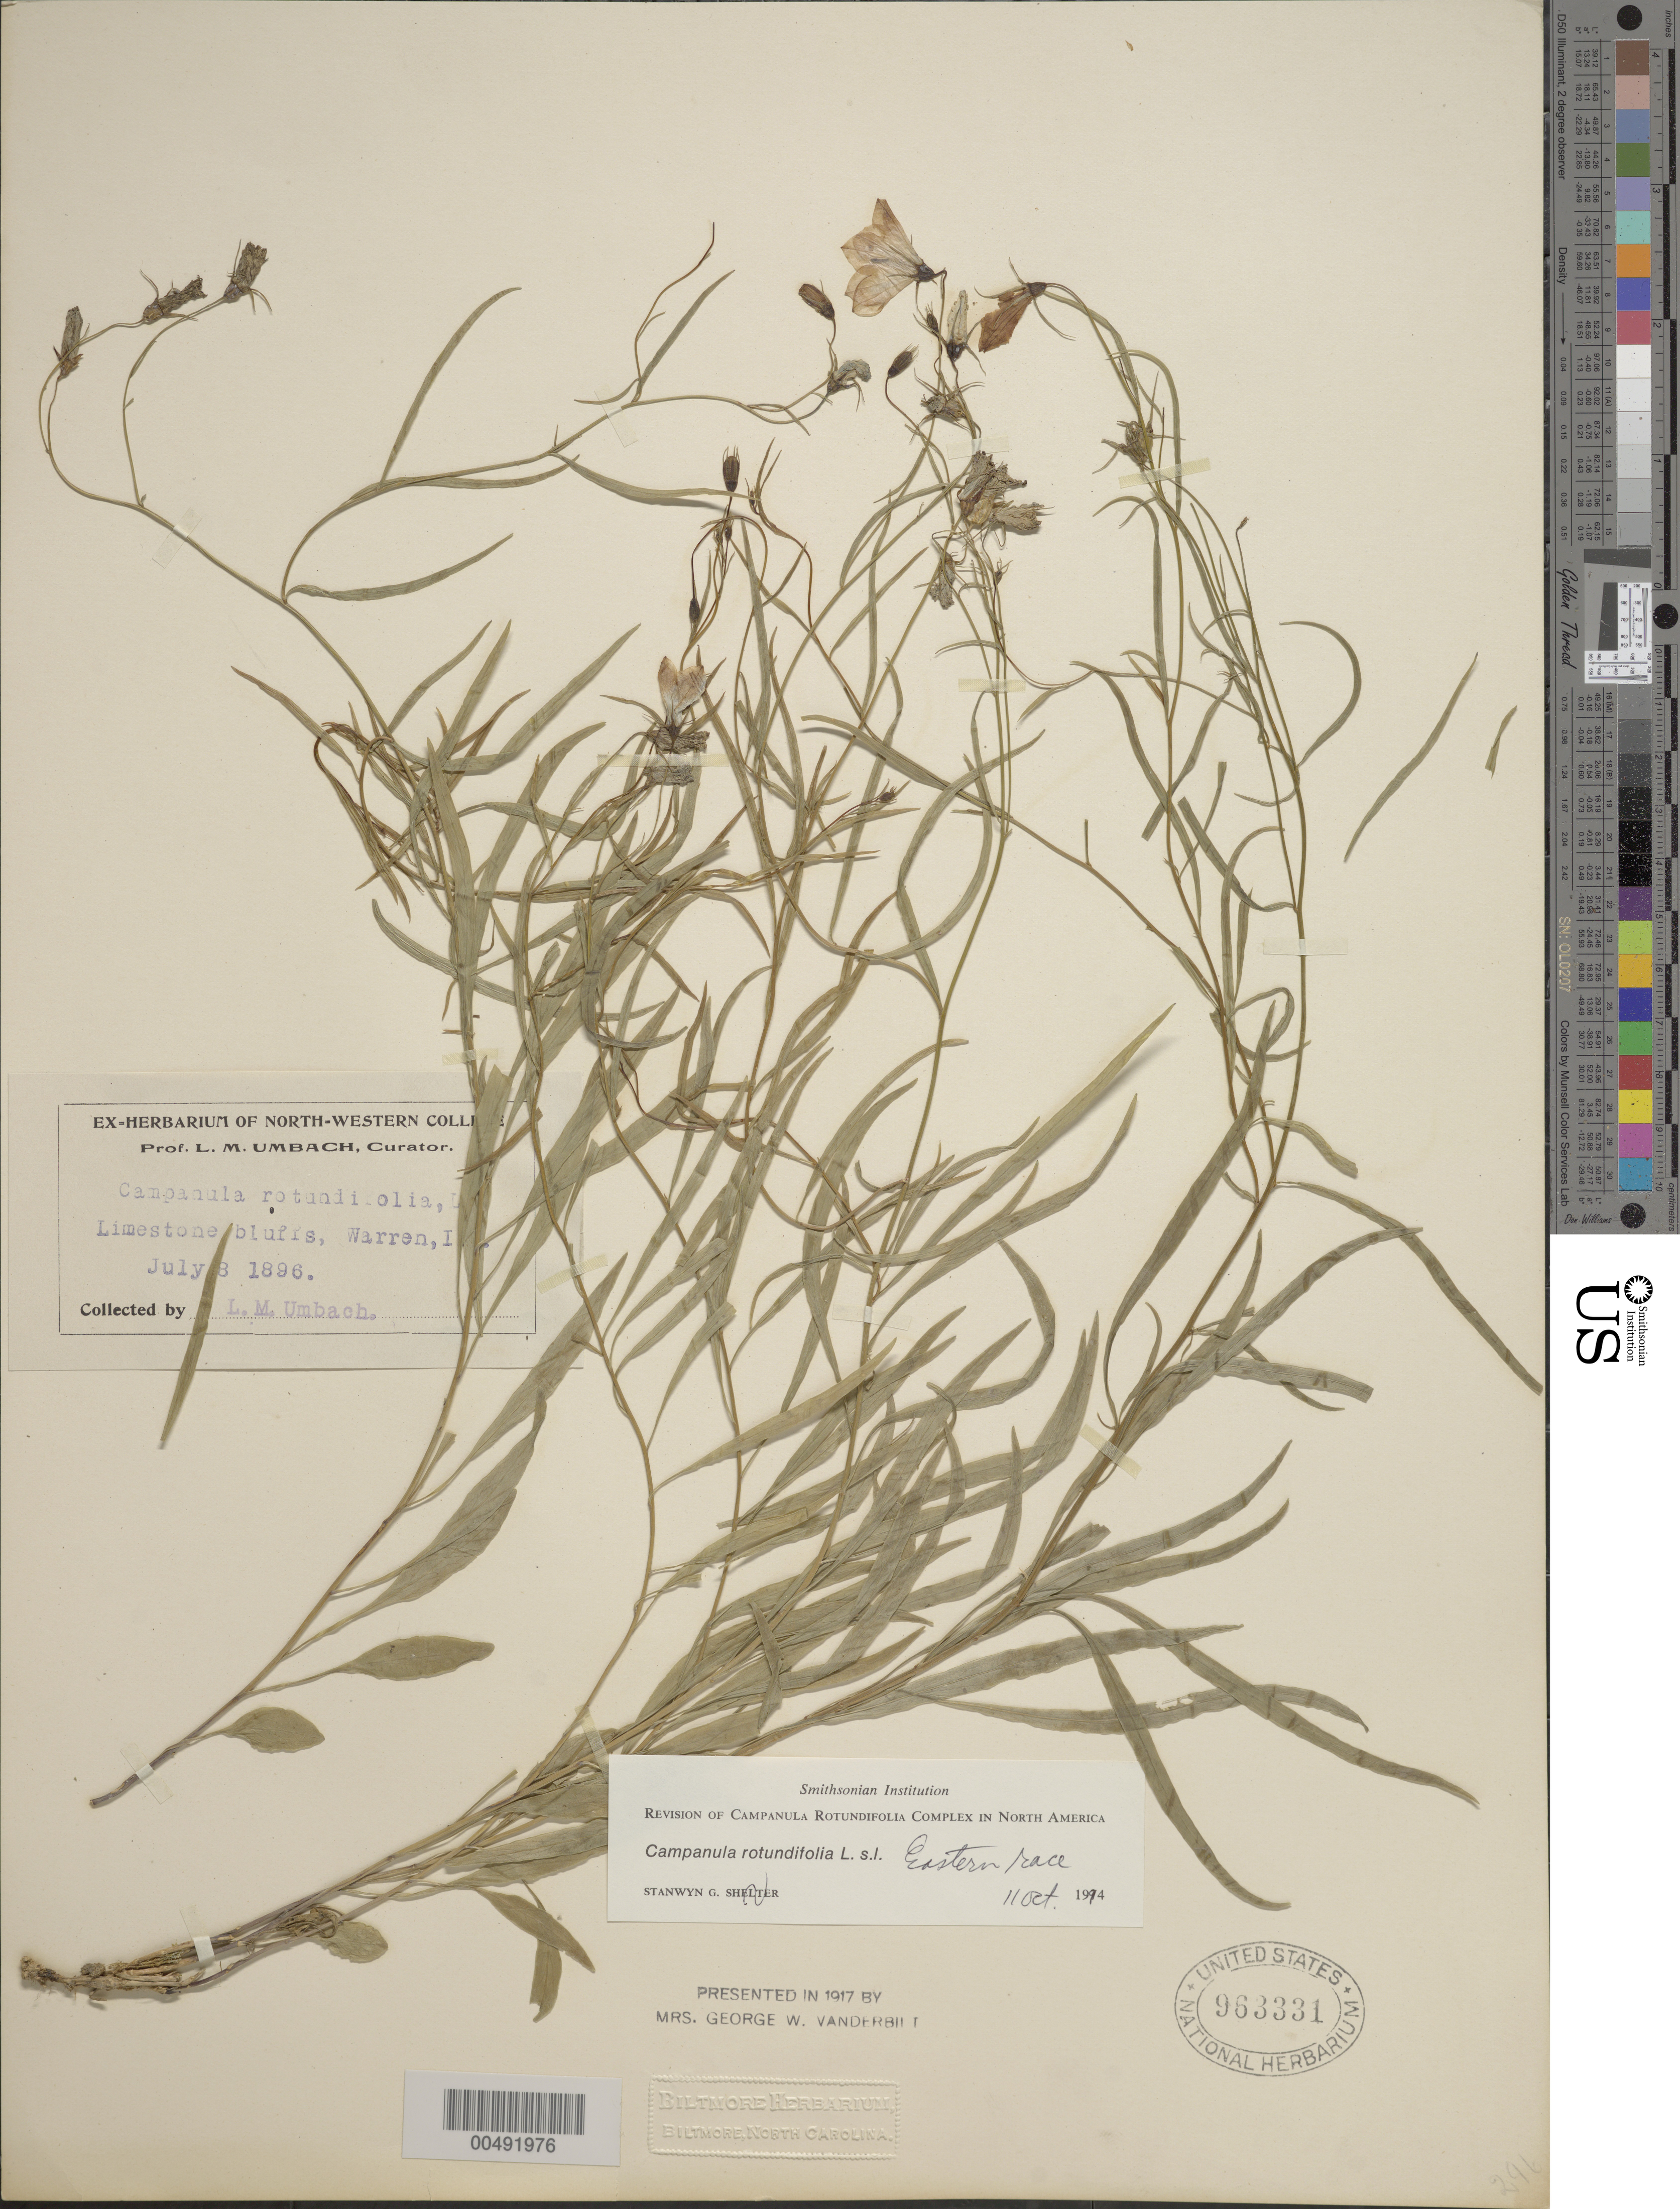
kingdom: Plantae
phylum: Tracheophyta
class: Magnoliopsida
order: Asterales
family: Campanulaceae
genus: Campanula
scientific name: Campanula rotundifolia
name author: L.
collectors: L. M. Umbach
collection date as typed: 08 Jul 1896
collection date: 1896-07-08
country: United States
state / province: Illinois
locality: Warren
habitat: Limestone bluffs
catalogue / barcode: US 963331